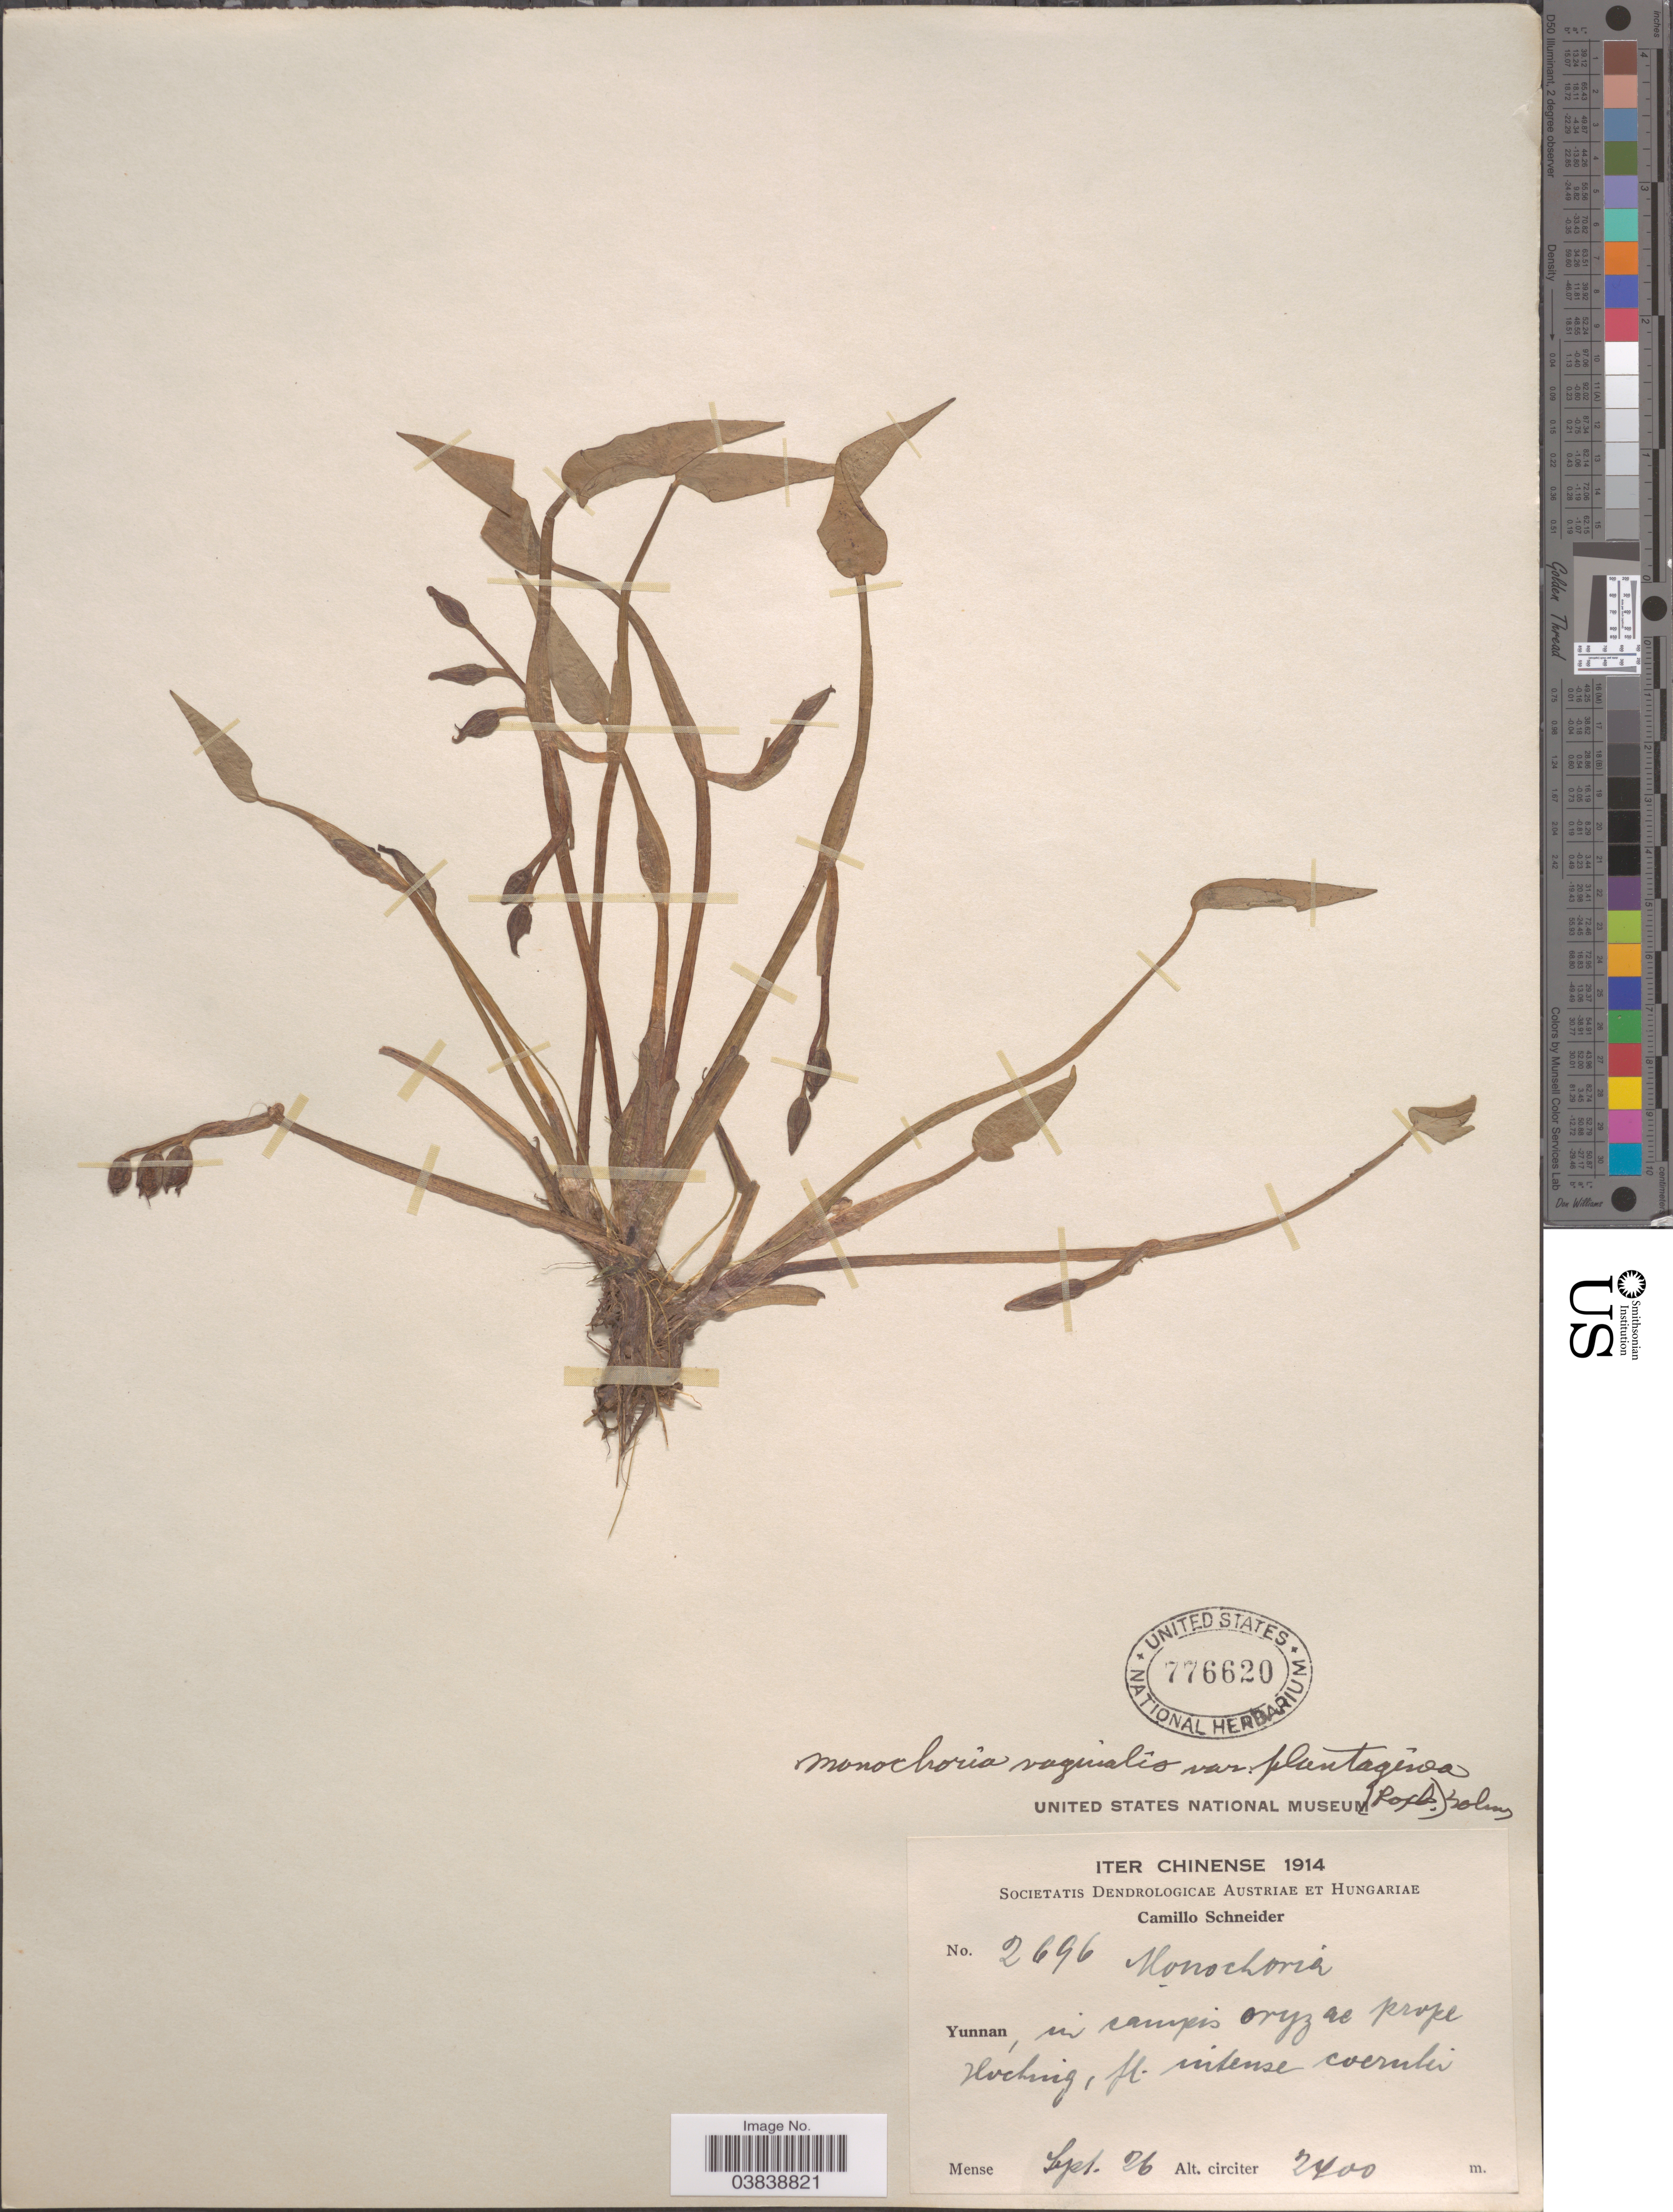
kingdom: Plantae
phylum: Tracheophyta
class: Liliopsida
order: Commelinales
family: Pontederiaceae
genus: Monochoria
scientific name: Monochoria vaginalis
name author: (Burm. f.) C. Presl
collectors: C. K. Schneider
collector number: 2696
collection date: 1914-09-26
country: China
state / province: Yunnan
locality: Yunnan, in campis oryzae prope Hoching.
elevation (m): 2400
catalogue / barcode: US 776620